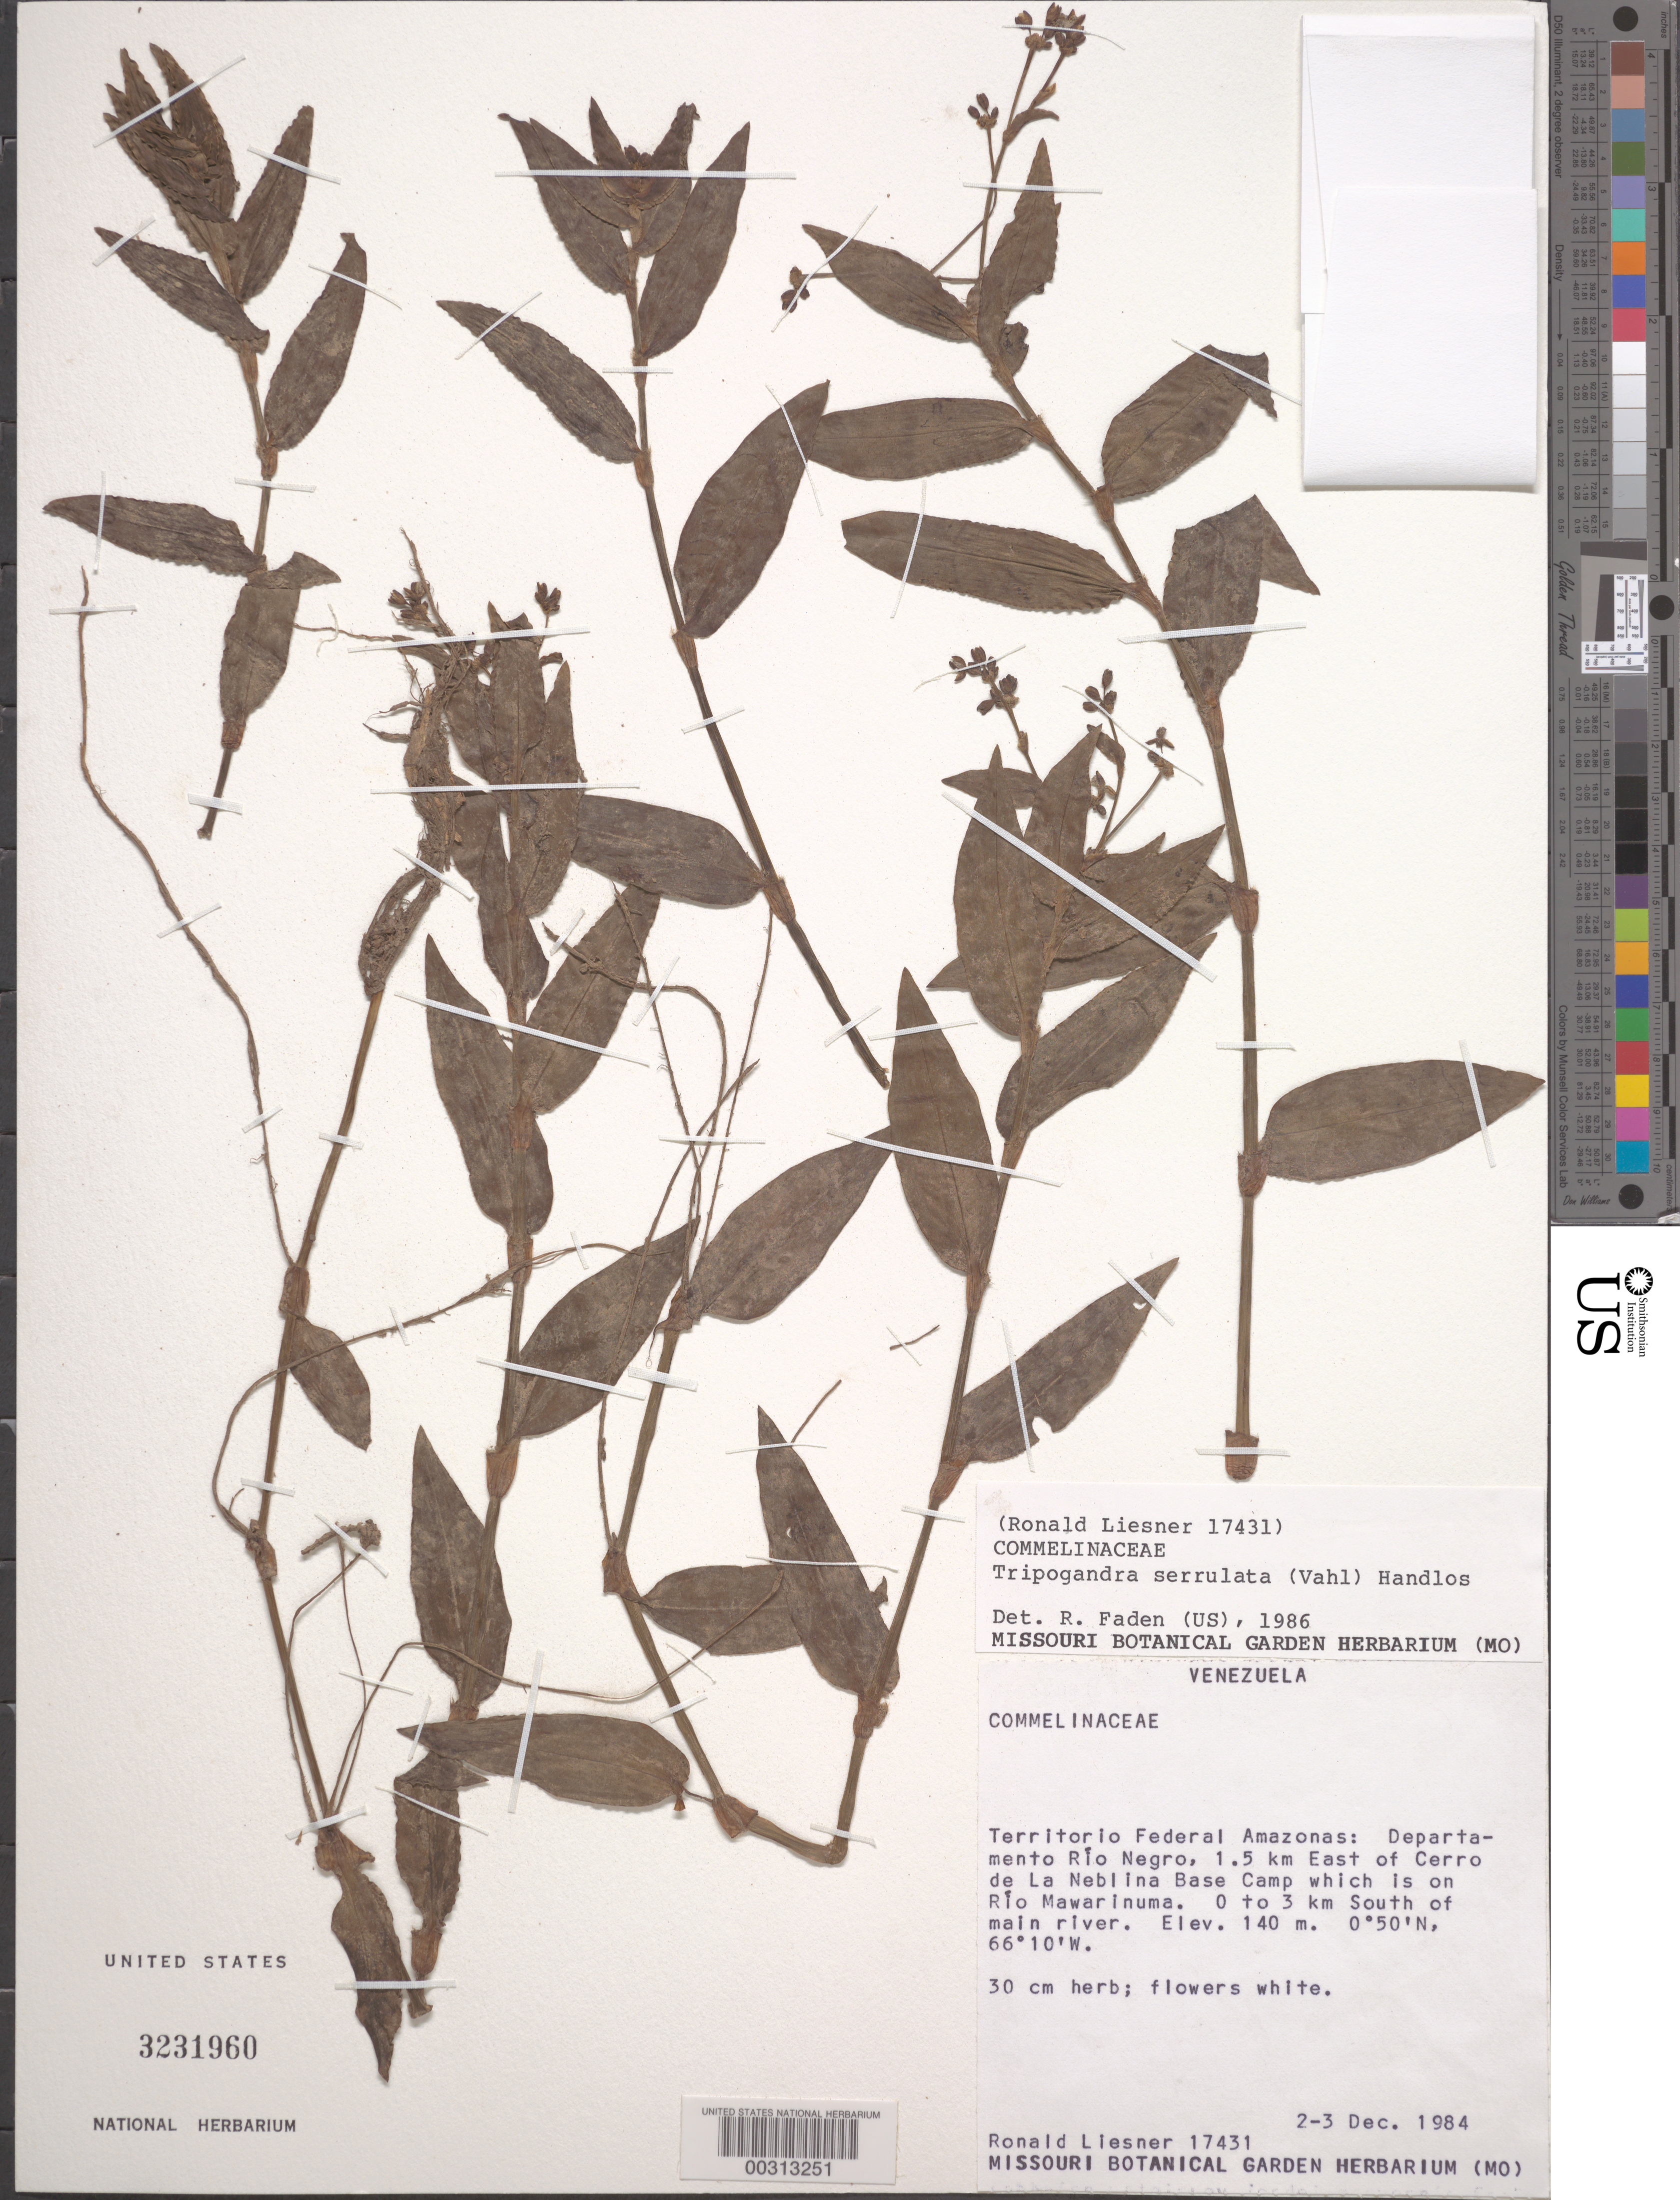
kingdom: Plantae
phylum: Tracheophyta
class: Liliopsida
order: Commelinales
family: Commelinaceae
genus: Tripogandra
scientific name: Tripogandra serrulata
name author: (Vahl) Handlos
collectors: R. L. Liesner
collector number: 17431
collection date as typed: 02 Dec 1984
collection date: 1984-12-02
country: Venezuela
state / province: Amazonas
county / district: Rio Negro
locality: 1.5 km E of Cerro de La Neblina Base Camp, Rio Mawarinuma. 0 to 3 km S of main river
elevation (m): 140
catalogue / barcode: US 3231960